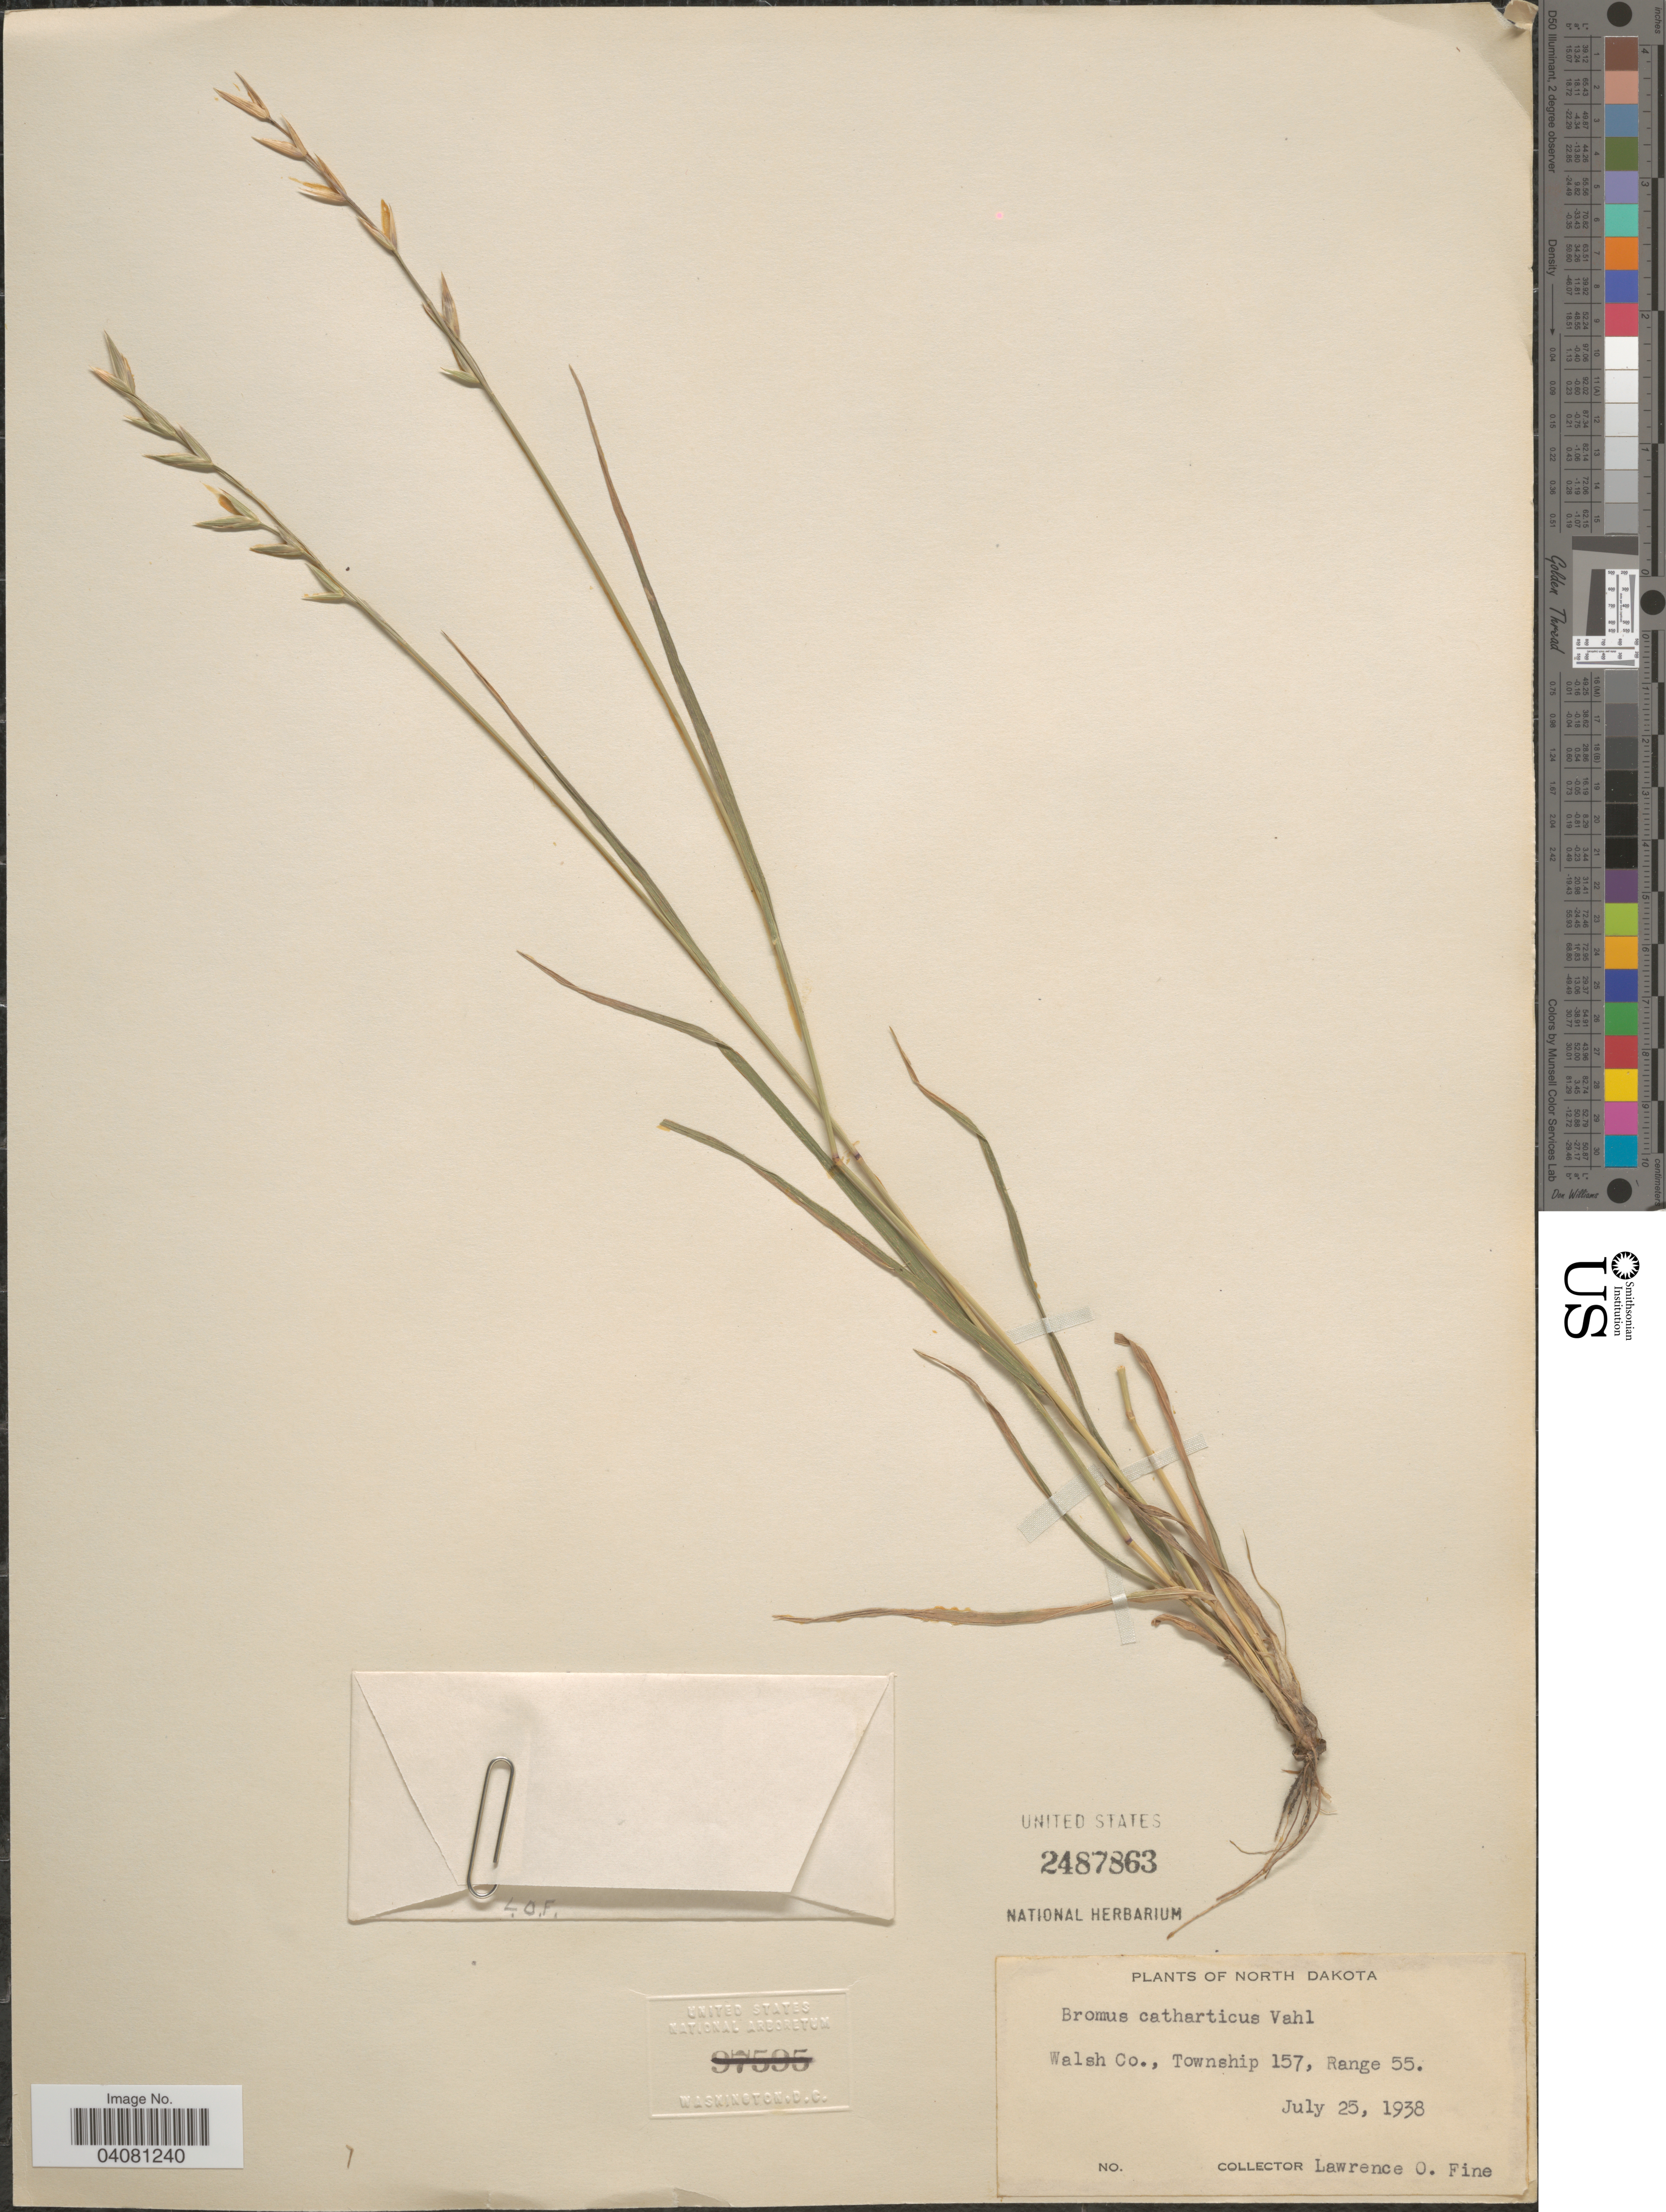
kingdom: Plantae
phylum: Tracheophyta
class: Liliopsida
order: Poales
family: Poaceae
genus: Bromus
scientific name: Bromus catharticus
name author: Vahl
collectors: L. Fine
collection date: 1938-07-25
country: United States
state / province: North Dakota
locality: Walsh Co., Township 157, Range 55.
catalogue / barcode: US 2487863